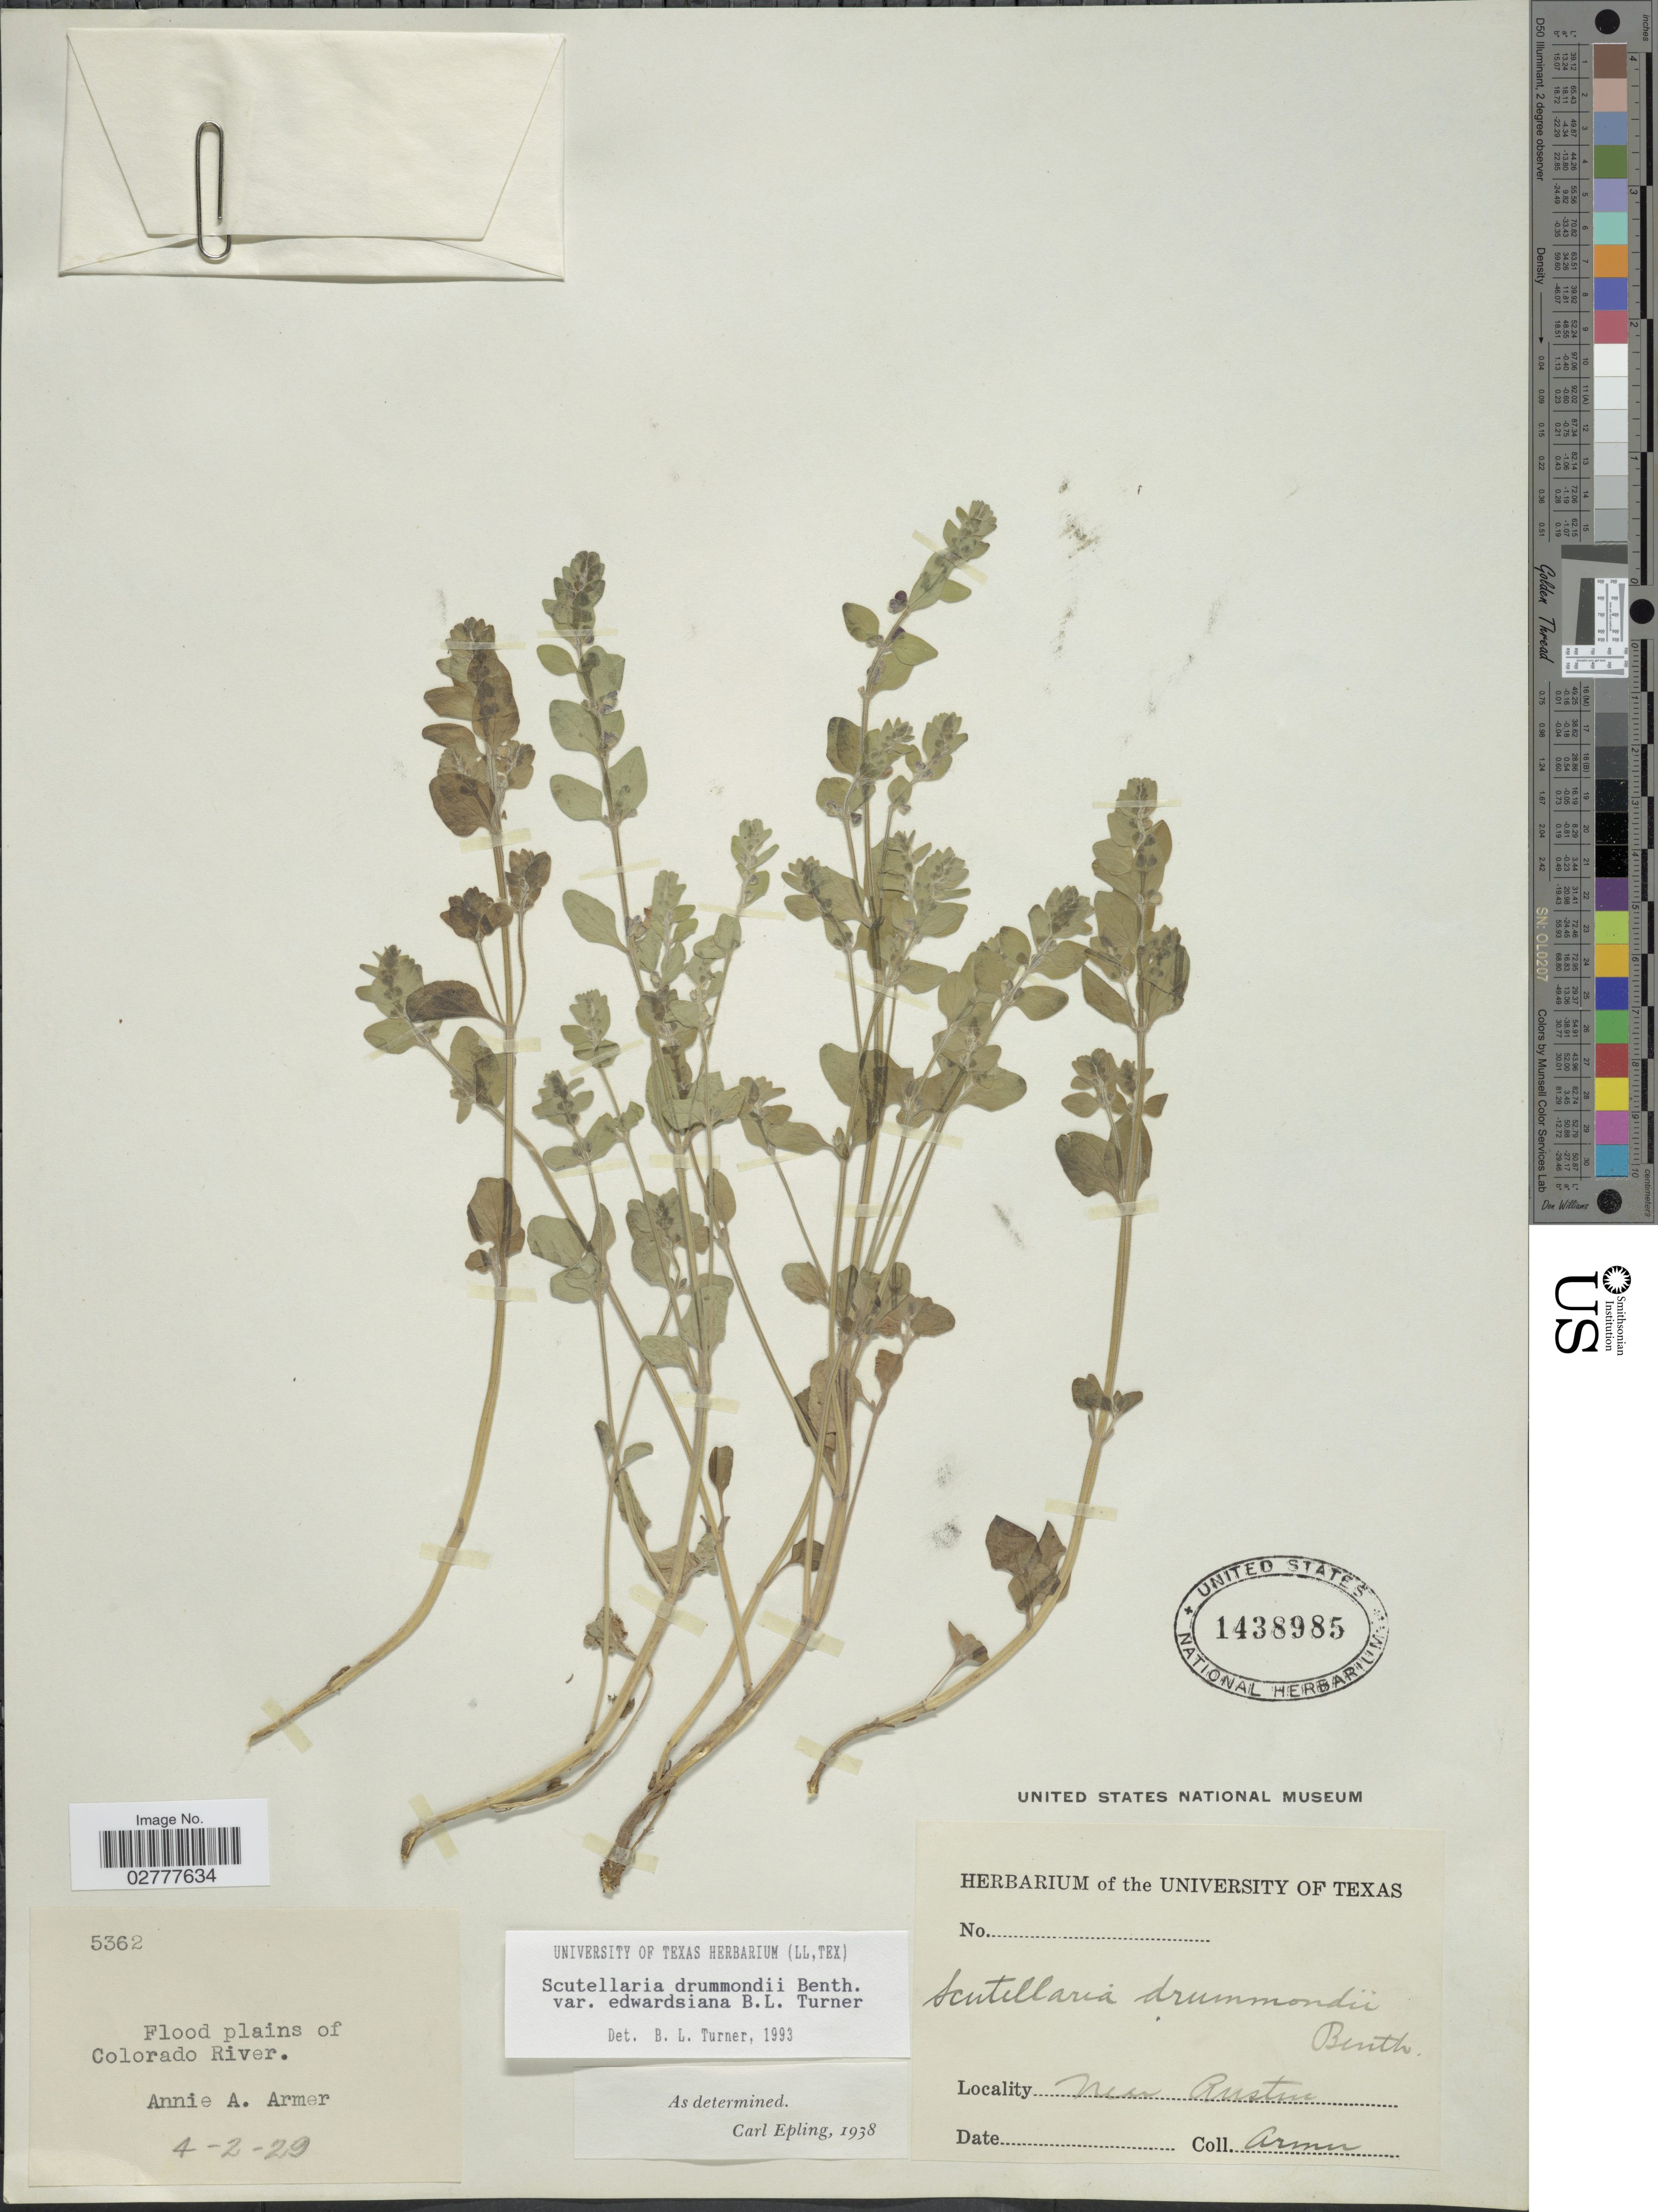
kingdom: Plantae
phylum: Tracheophyta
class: Magnoliopsida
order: Lamiales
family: Lamiaceae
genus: Scutellaria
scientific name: Scutellaria drummondii var. edwardsiana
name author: Benth.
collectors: A. Armer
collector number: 5362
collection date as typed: Transcribed d/m/y: 2/4/29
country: United States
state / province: Texas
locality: Flood plains of Colorado River, near Austin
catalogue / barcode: US 1438985